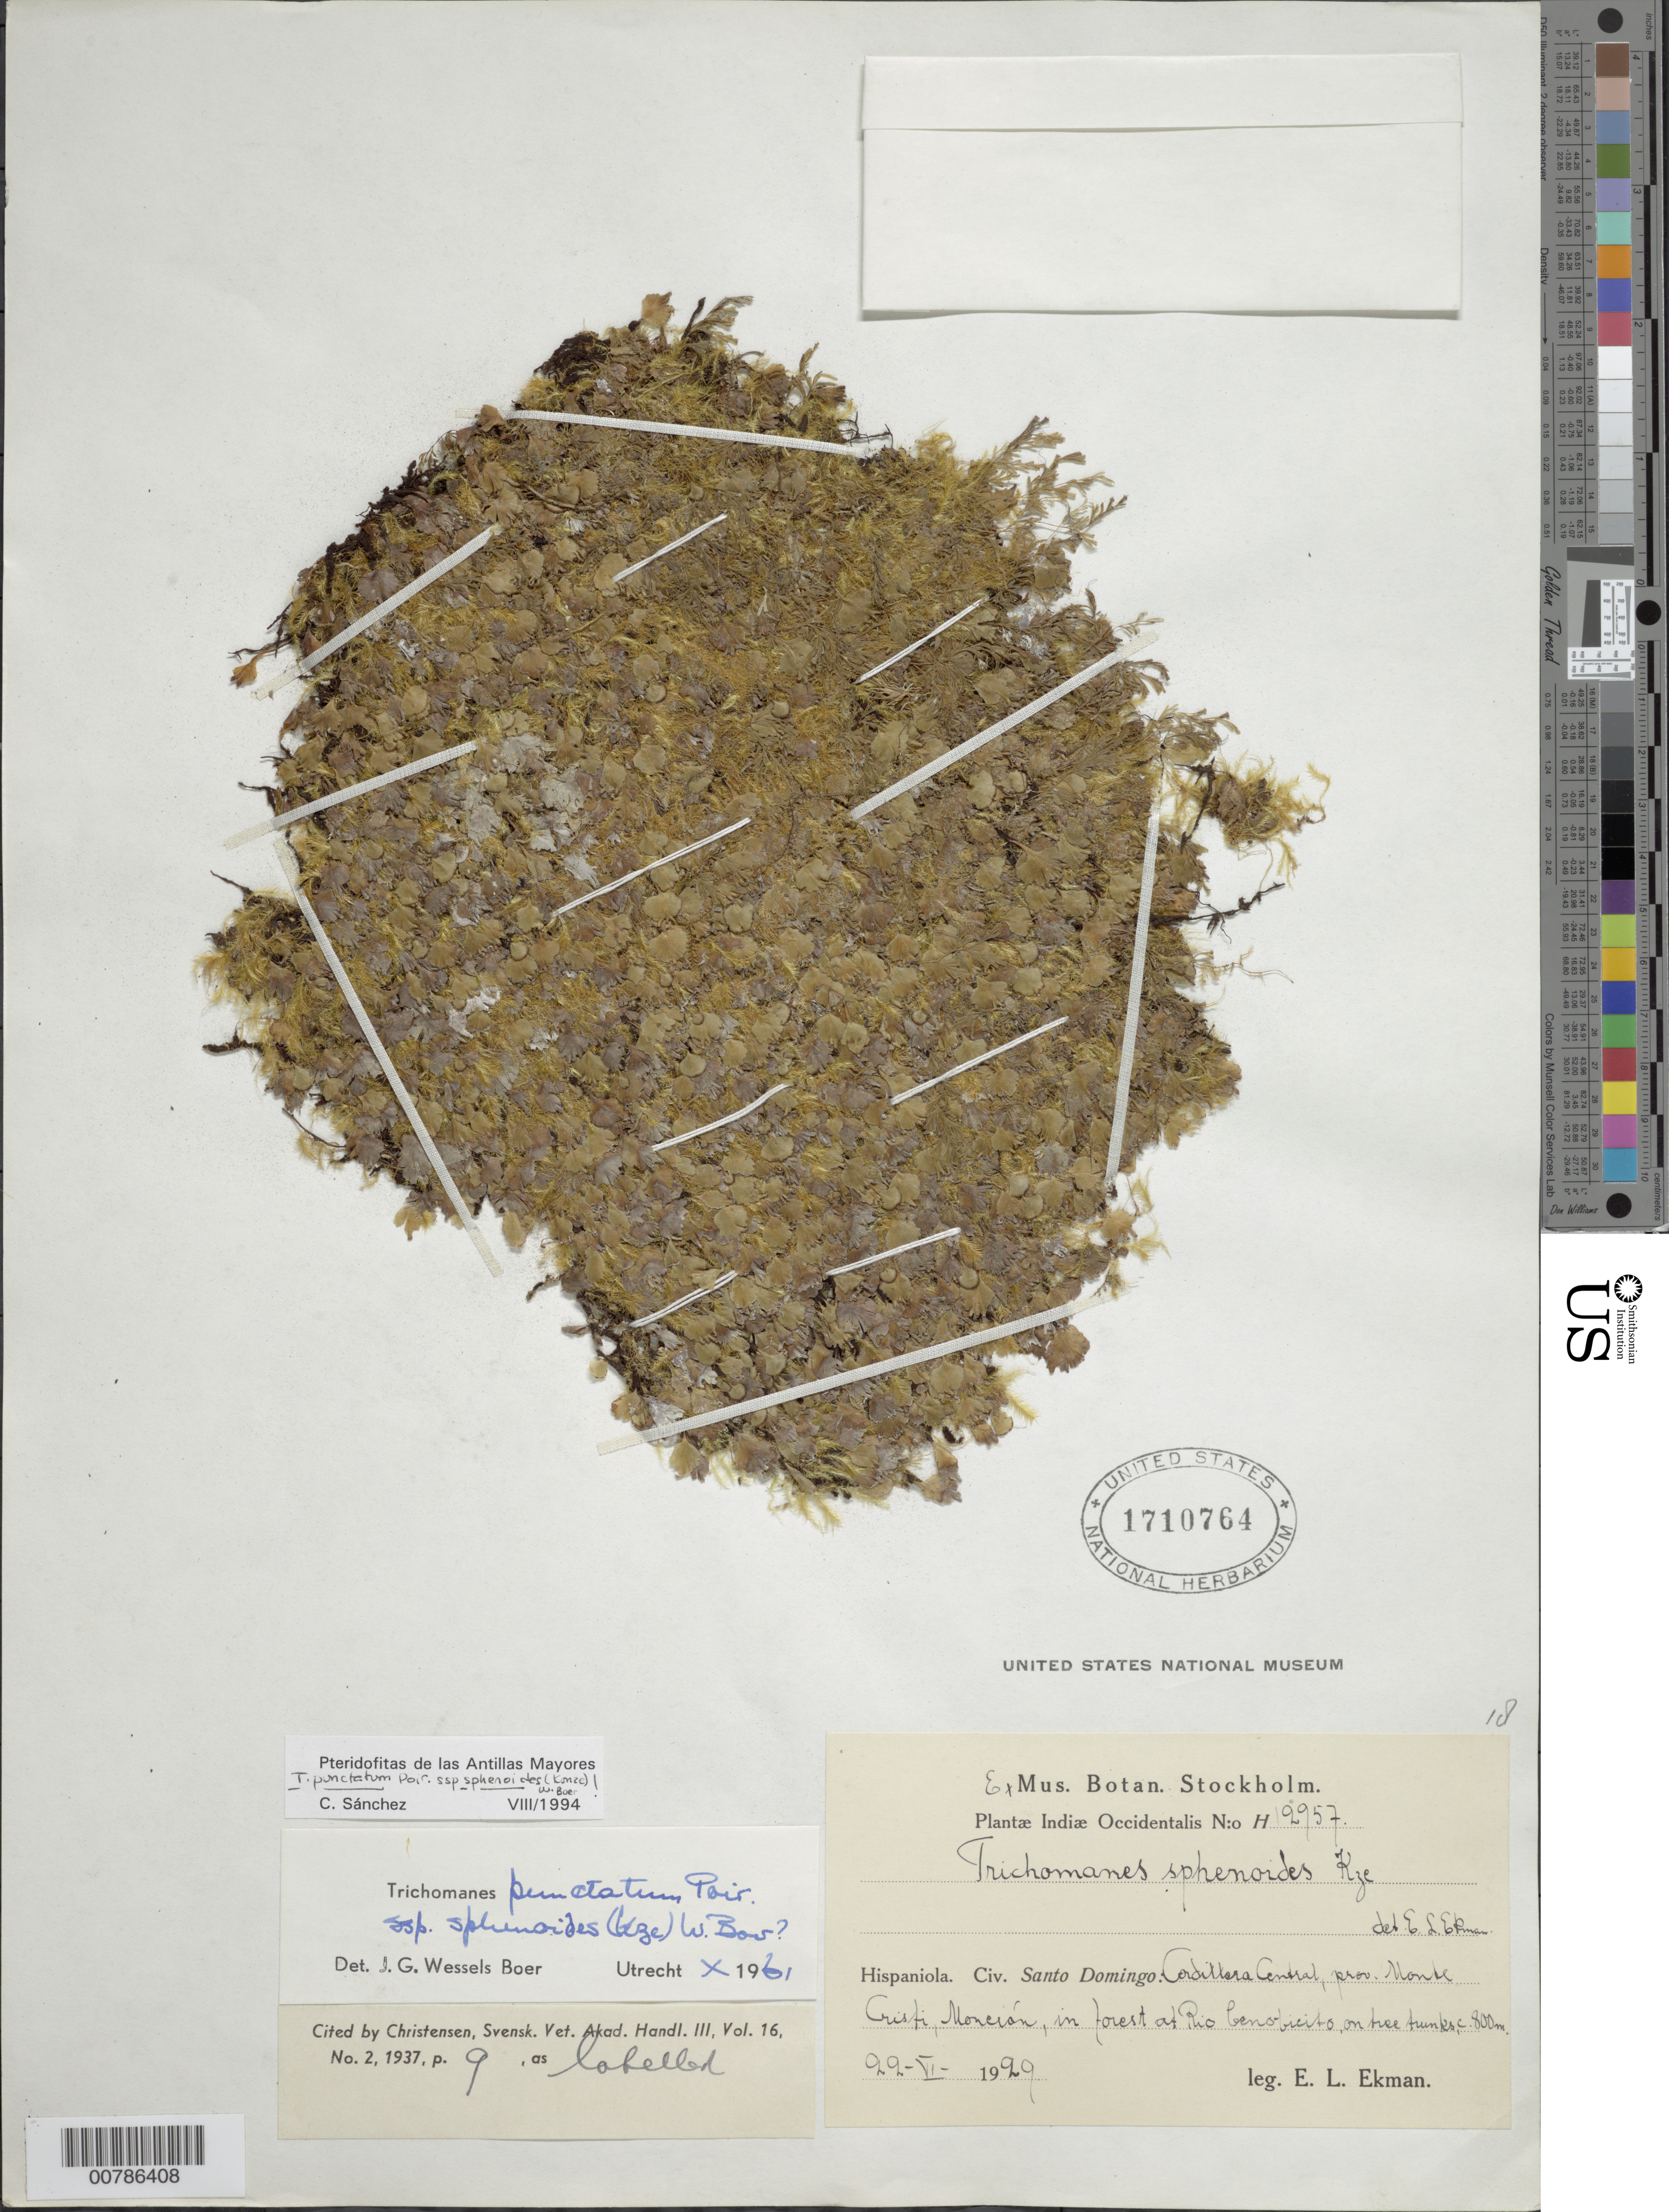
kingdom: Plantae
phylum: Tracheophyta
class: Polypodiopsida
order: Hymenophyllales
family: Hymenophyllaceae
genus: Didymoglossum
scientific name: Didymoglossum punctatum subsp. spheroides (Kunze) comb. nov., ined 2015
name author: (Kunze)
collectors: E. L. Ekman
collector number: H 12957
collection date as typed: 22 Jun 1929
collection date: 1929-06-22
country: Dominican Republic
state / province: Monte Cristi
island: Hispaniola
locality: Cordillera Central, Monción, Rio Cenobicito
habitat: In forest, on tree trunks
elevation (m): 800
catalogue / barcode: US 1710764